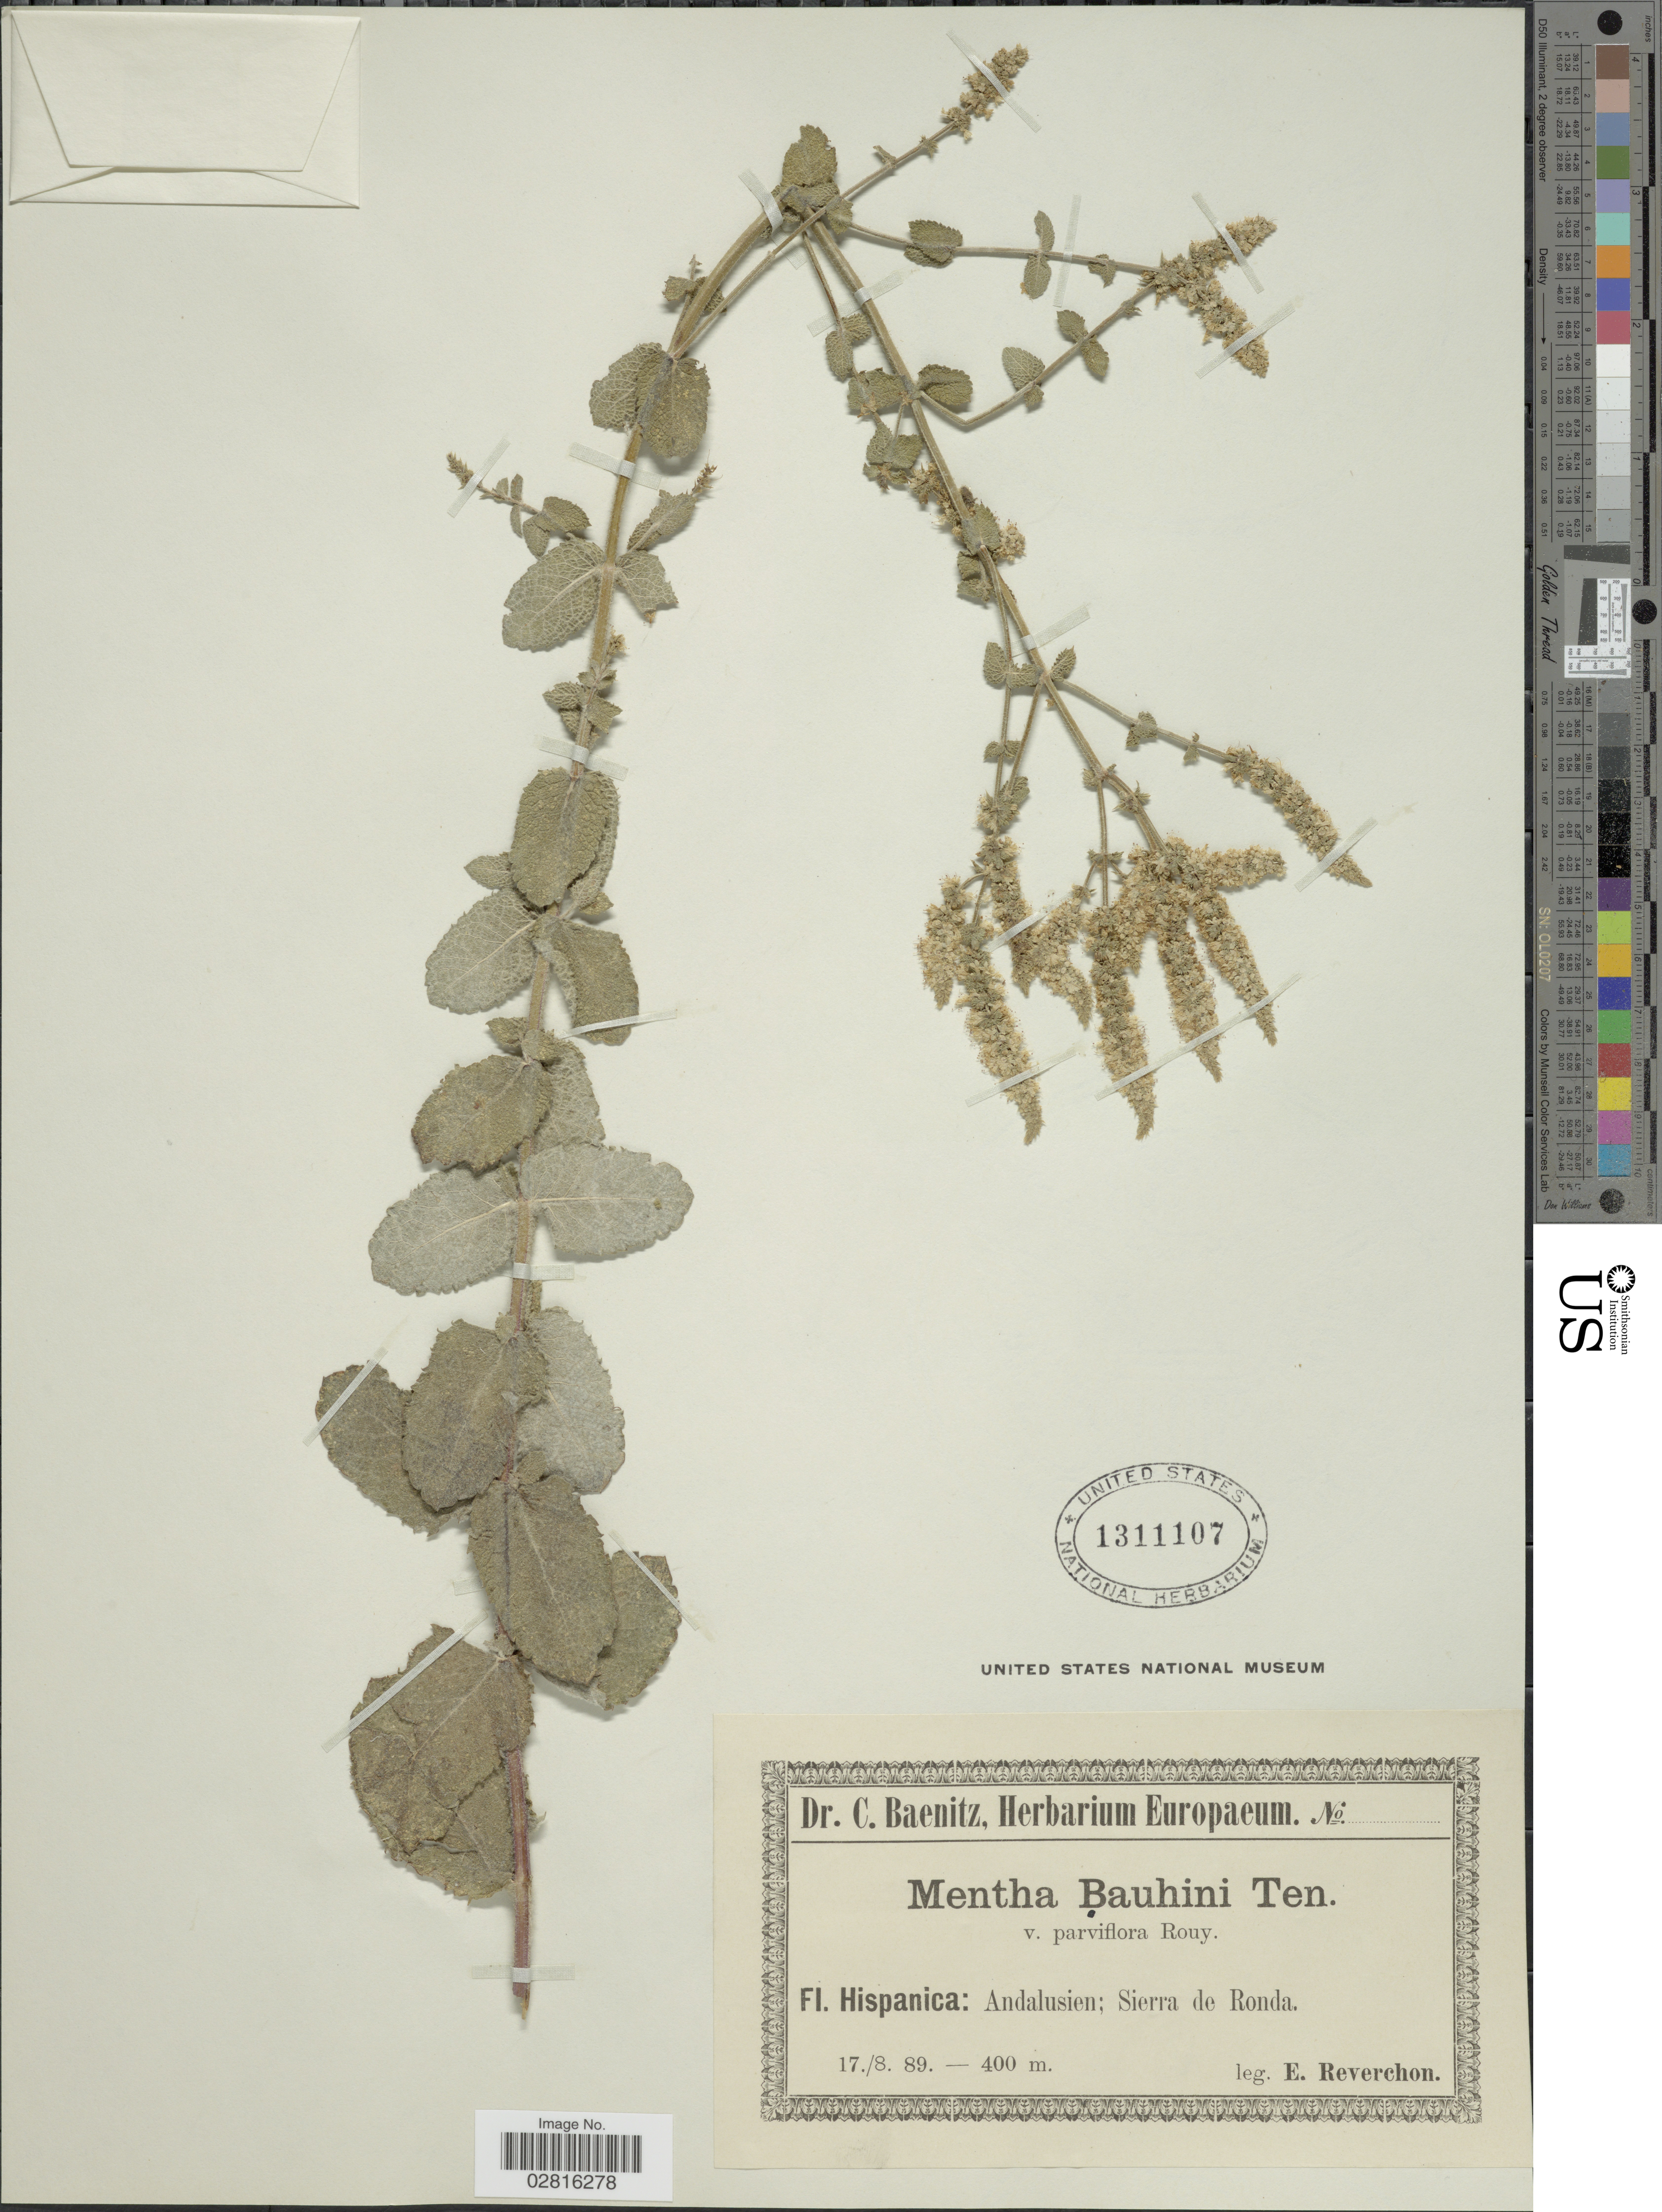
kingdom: Plantae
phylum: Tracheophyta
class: Magnoliopsida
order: Lamiales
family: Lamiaceae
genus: Mentha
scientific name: Mentha bauhini var. parviflora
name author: Rouy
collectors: E. Reverchon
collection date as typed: Transcribed d/m/y: 17/8/89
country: Spain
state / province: Andalucía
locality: Hispanica: Andalusien; Sierra de Ronda.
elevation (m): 400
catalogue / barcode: US 1311107